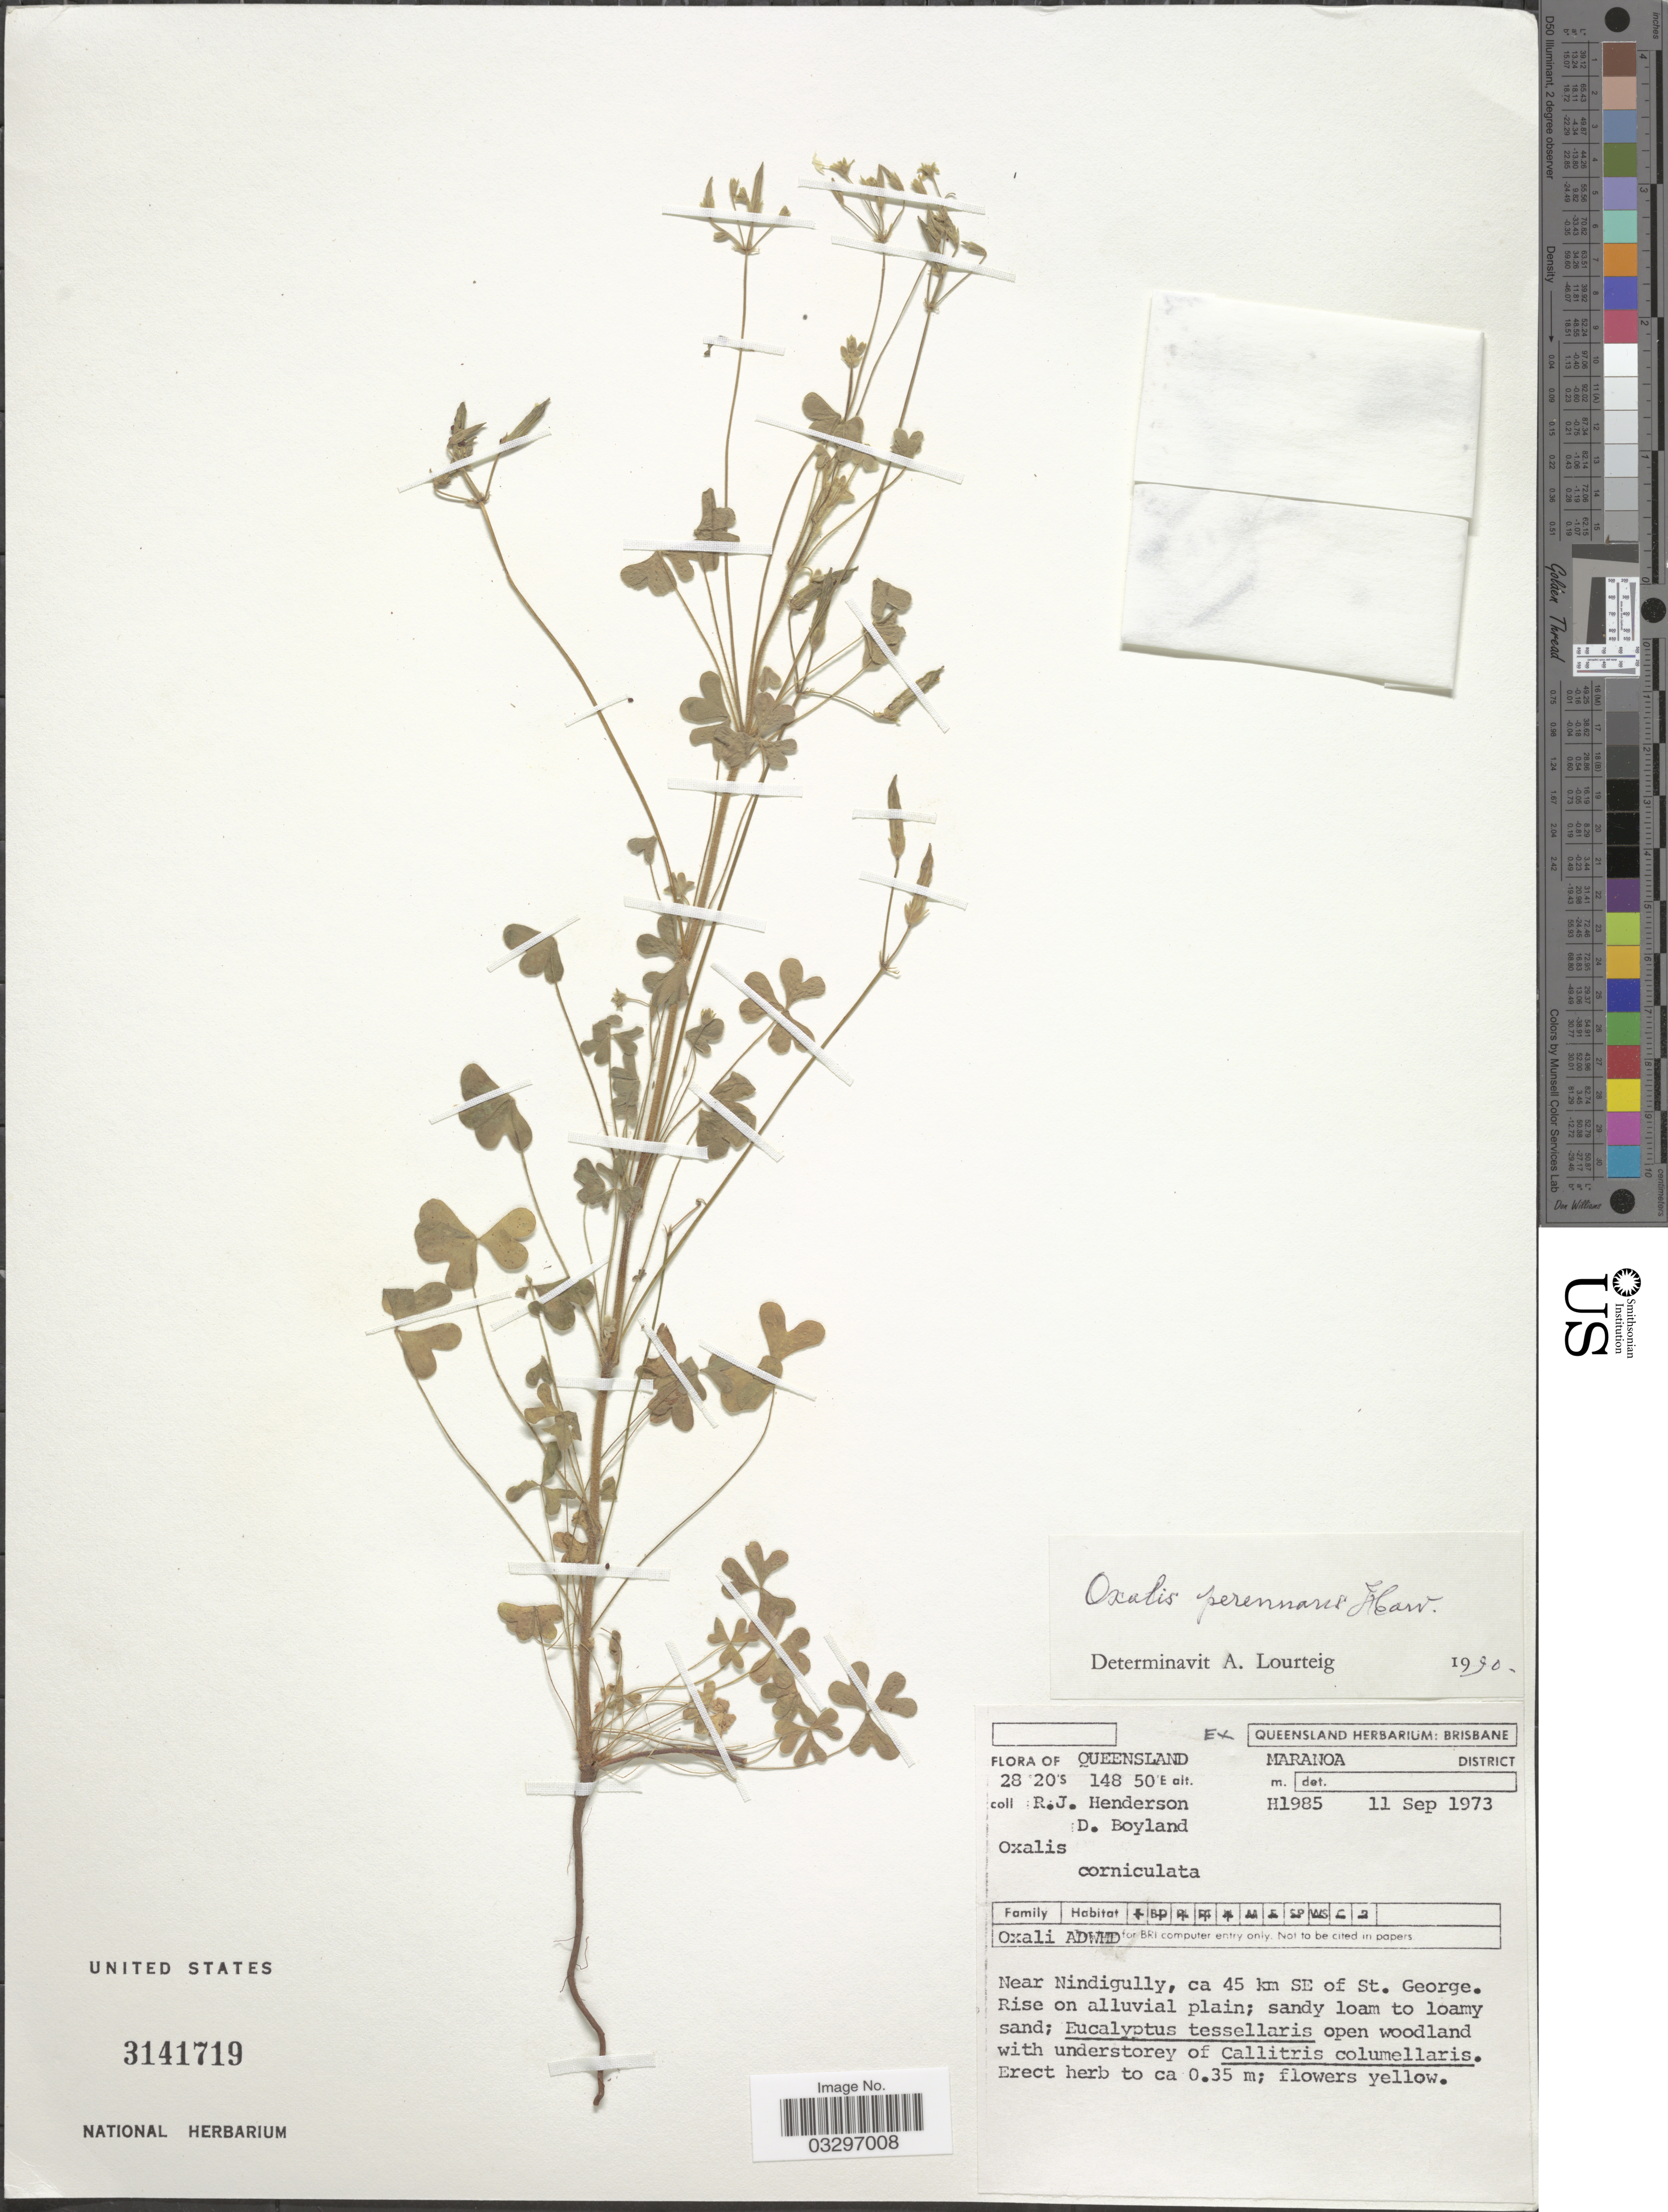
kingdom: Plantae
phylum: Tracheophyta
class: Magnoliopsida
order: Oxalidales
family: Oxalidaceae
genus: Oxalis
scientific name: Oxalis perennans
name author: Haw.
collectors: R. J. F. Henderson & D. Boyland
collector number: H1985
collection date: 1973-09-11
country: Australia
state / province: Queensland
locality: Maranoa District, Near Nindigully, ca. 45 km SE of St. George.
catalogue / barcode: US 3141719